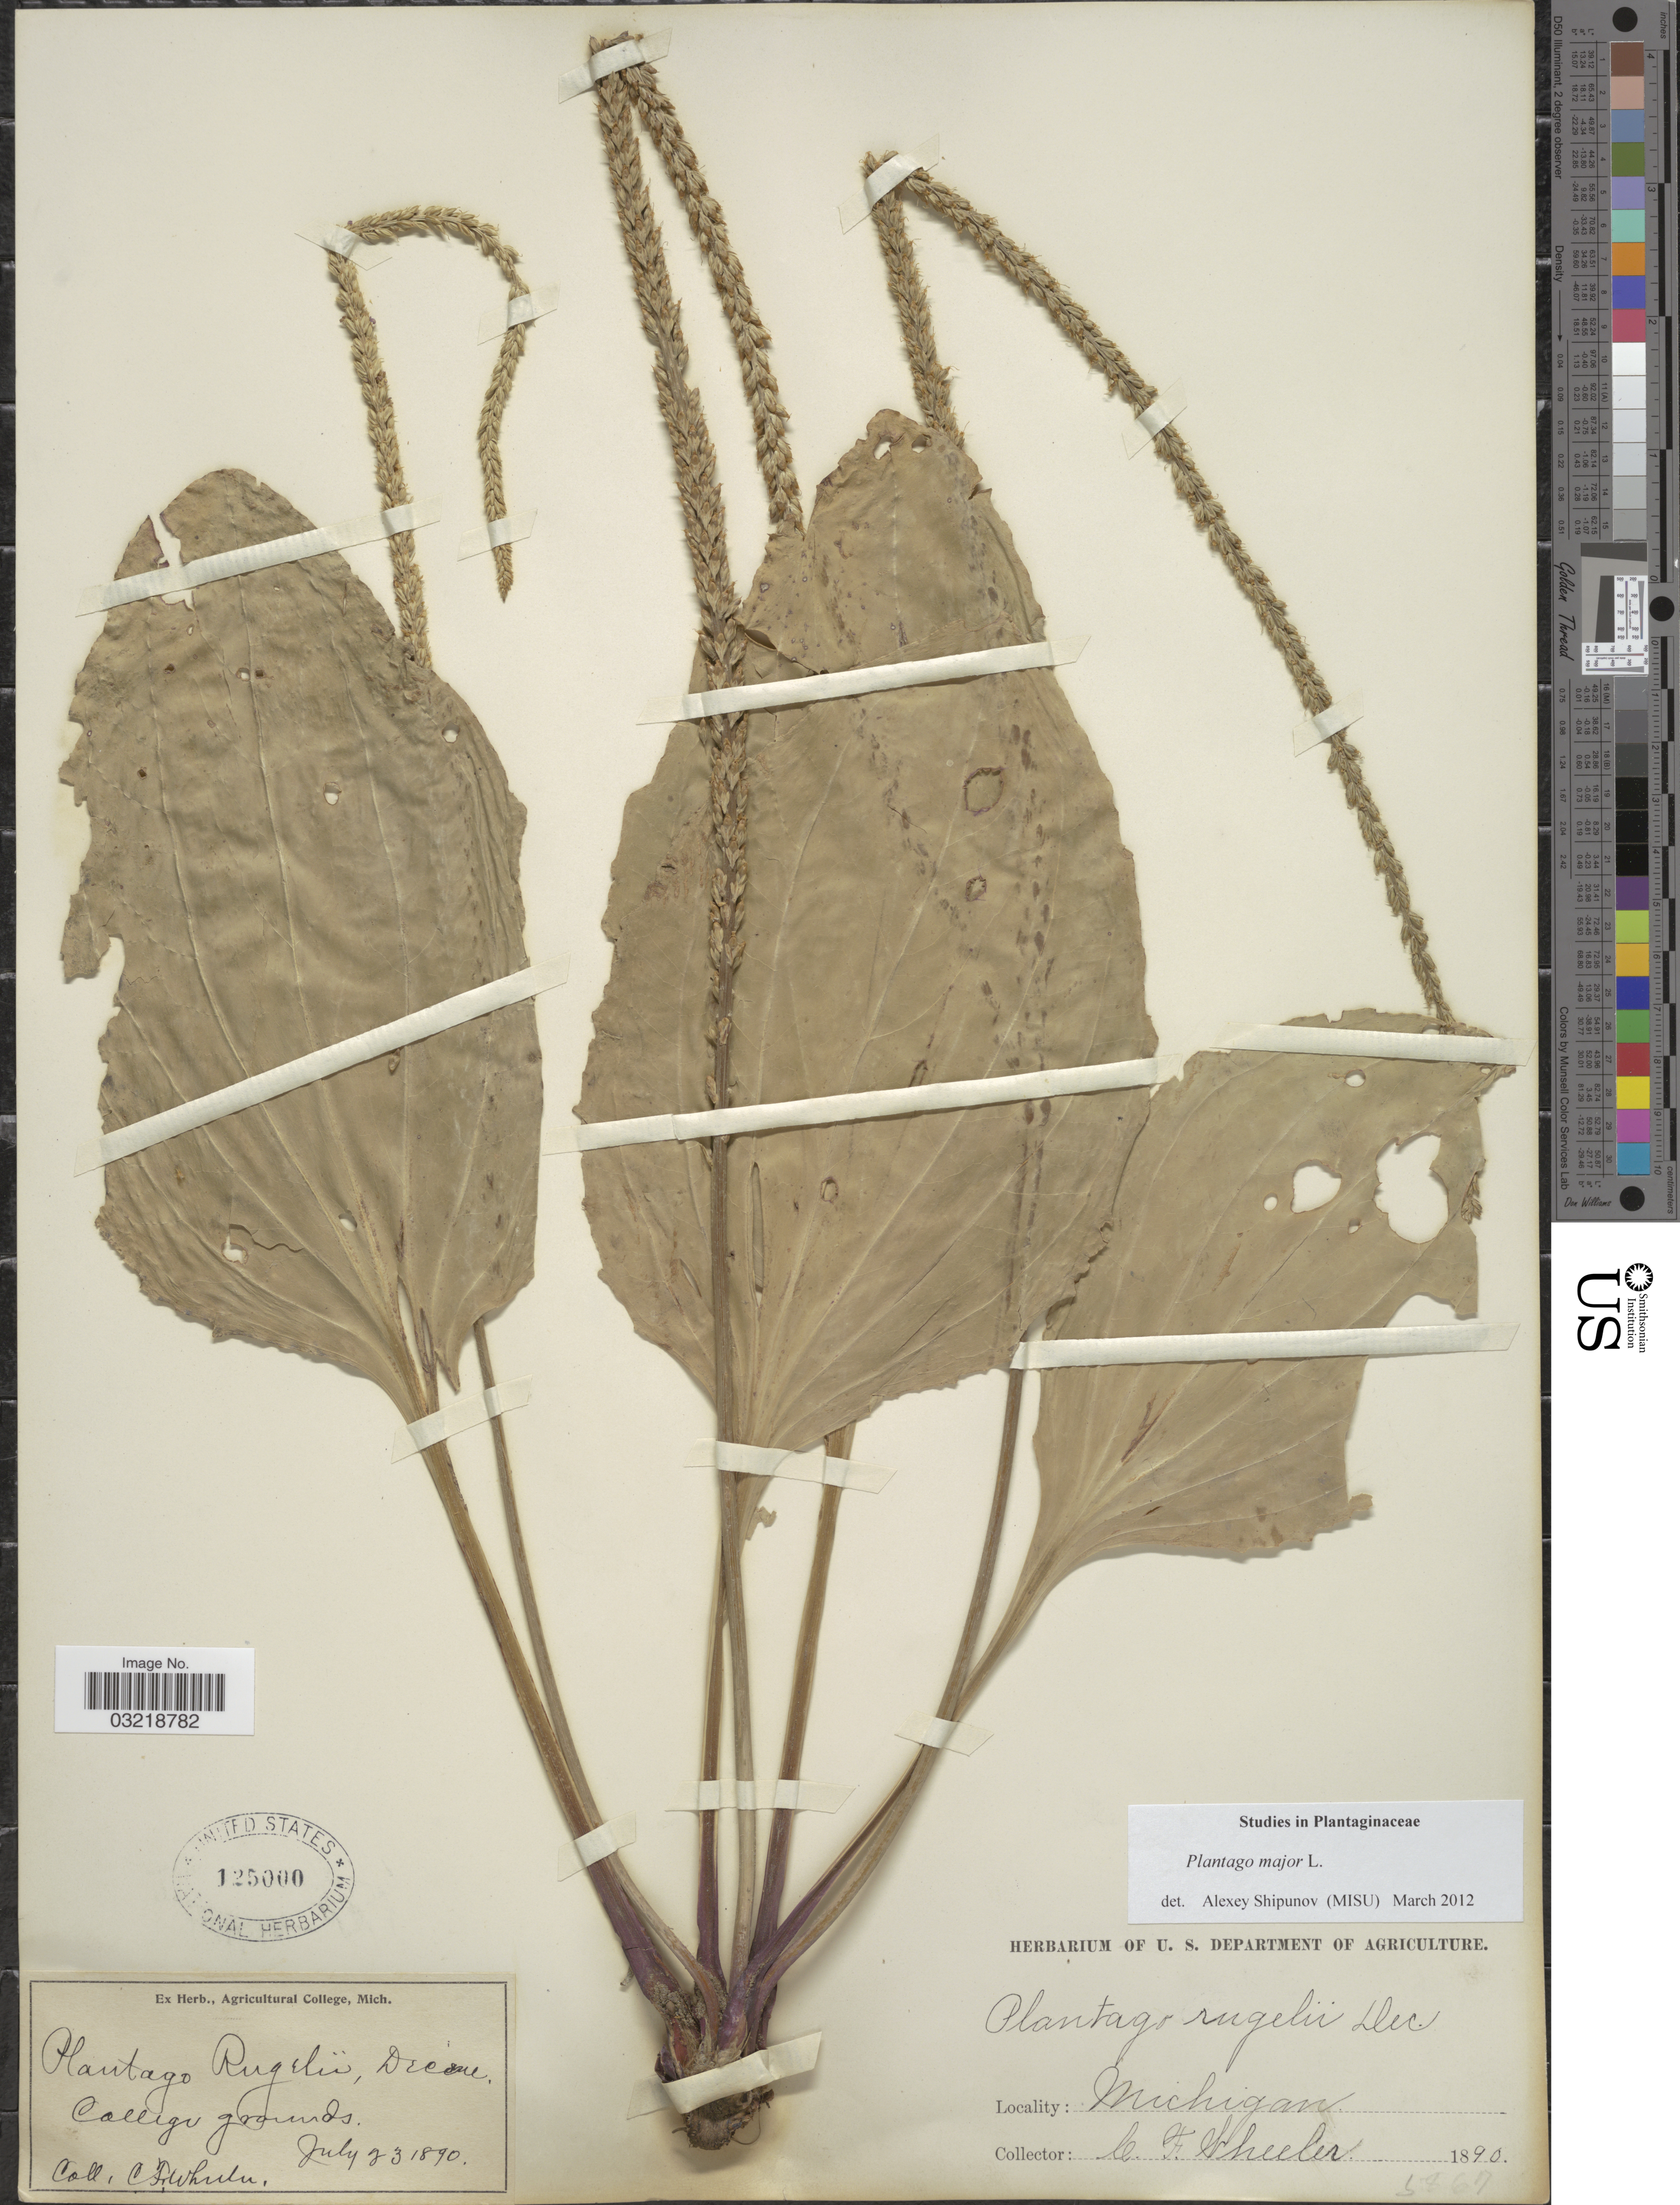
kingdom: Plantae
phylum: Tracheophyta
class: Magnoliopsida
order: Lamiales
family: Plantaginaceae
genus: Plantago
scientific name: Plantago major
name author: L.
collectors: C. Wheeler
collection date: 1890-07-23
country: United States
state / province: Michigan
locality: College grounds.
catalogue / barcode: US 125000